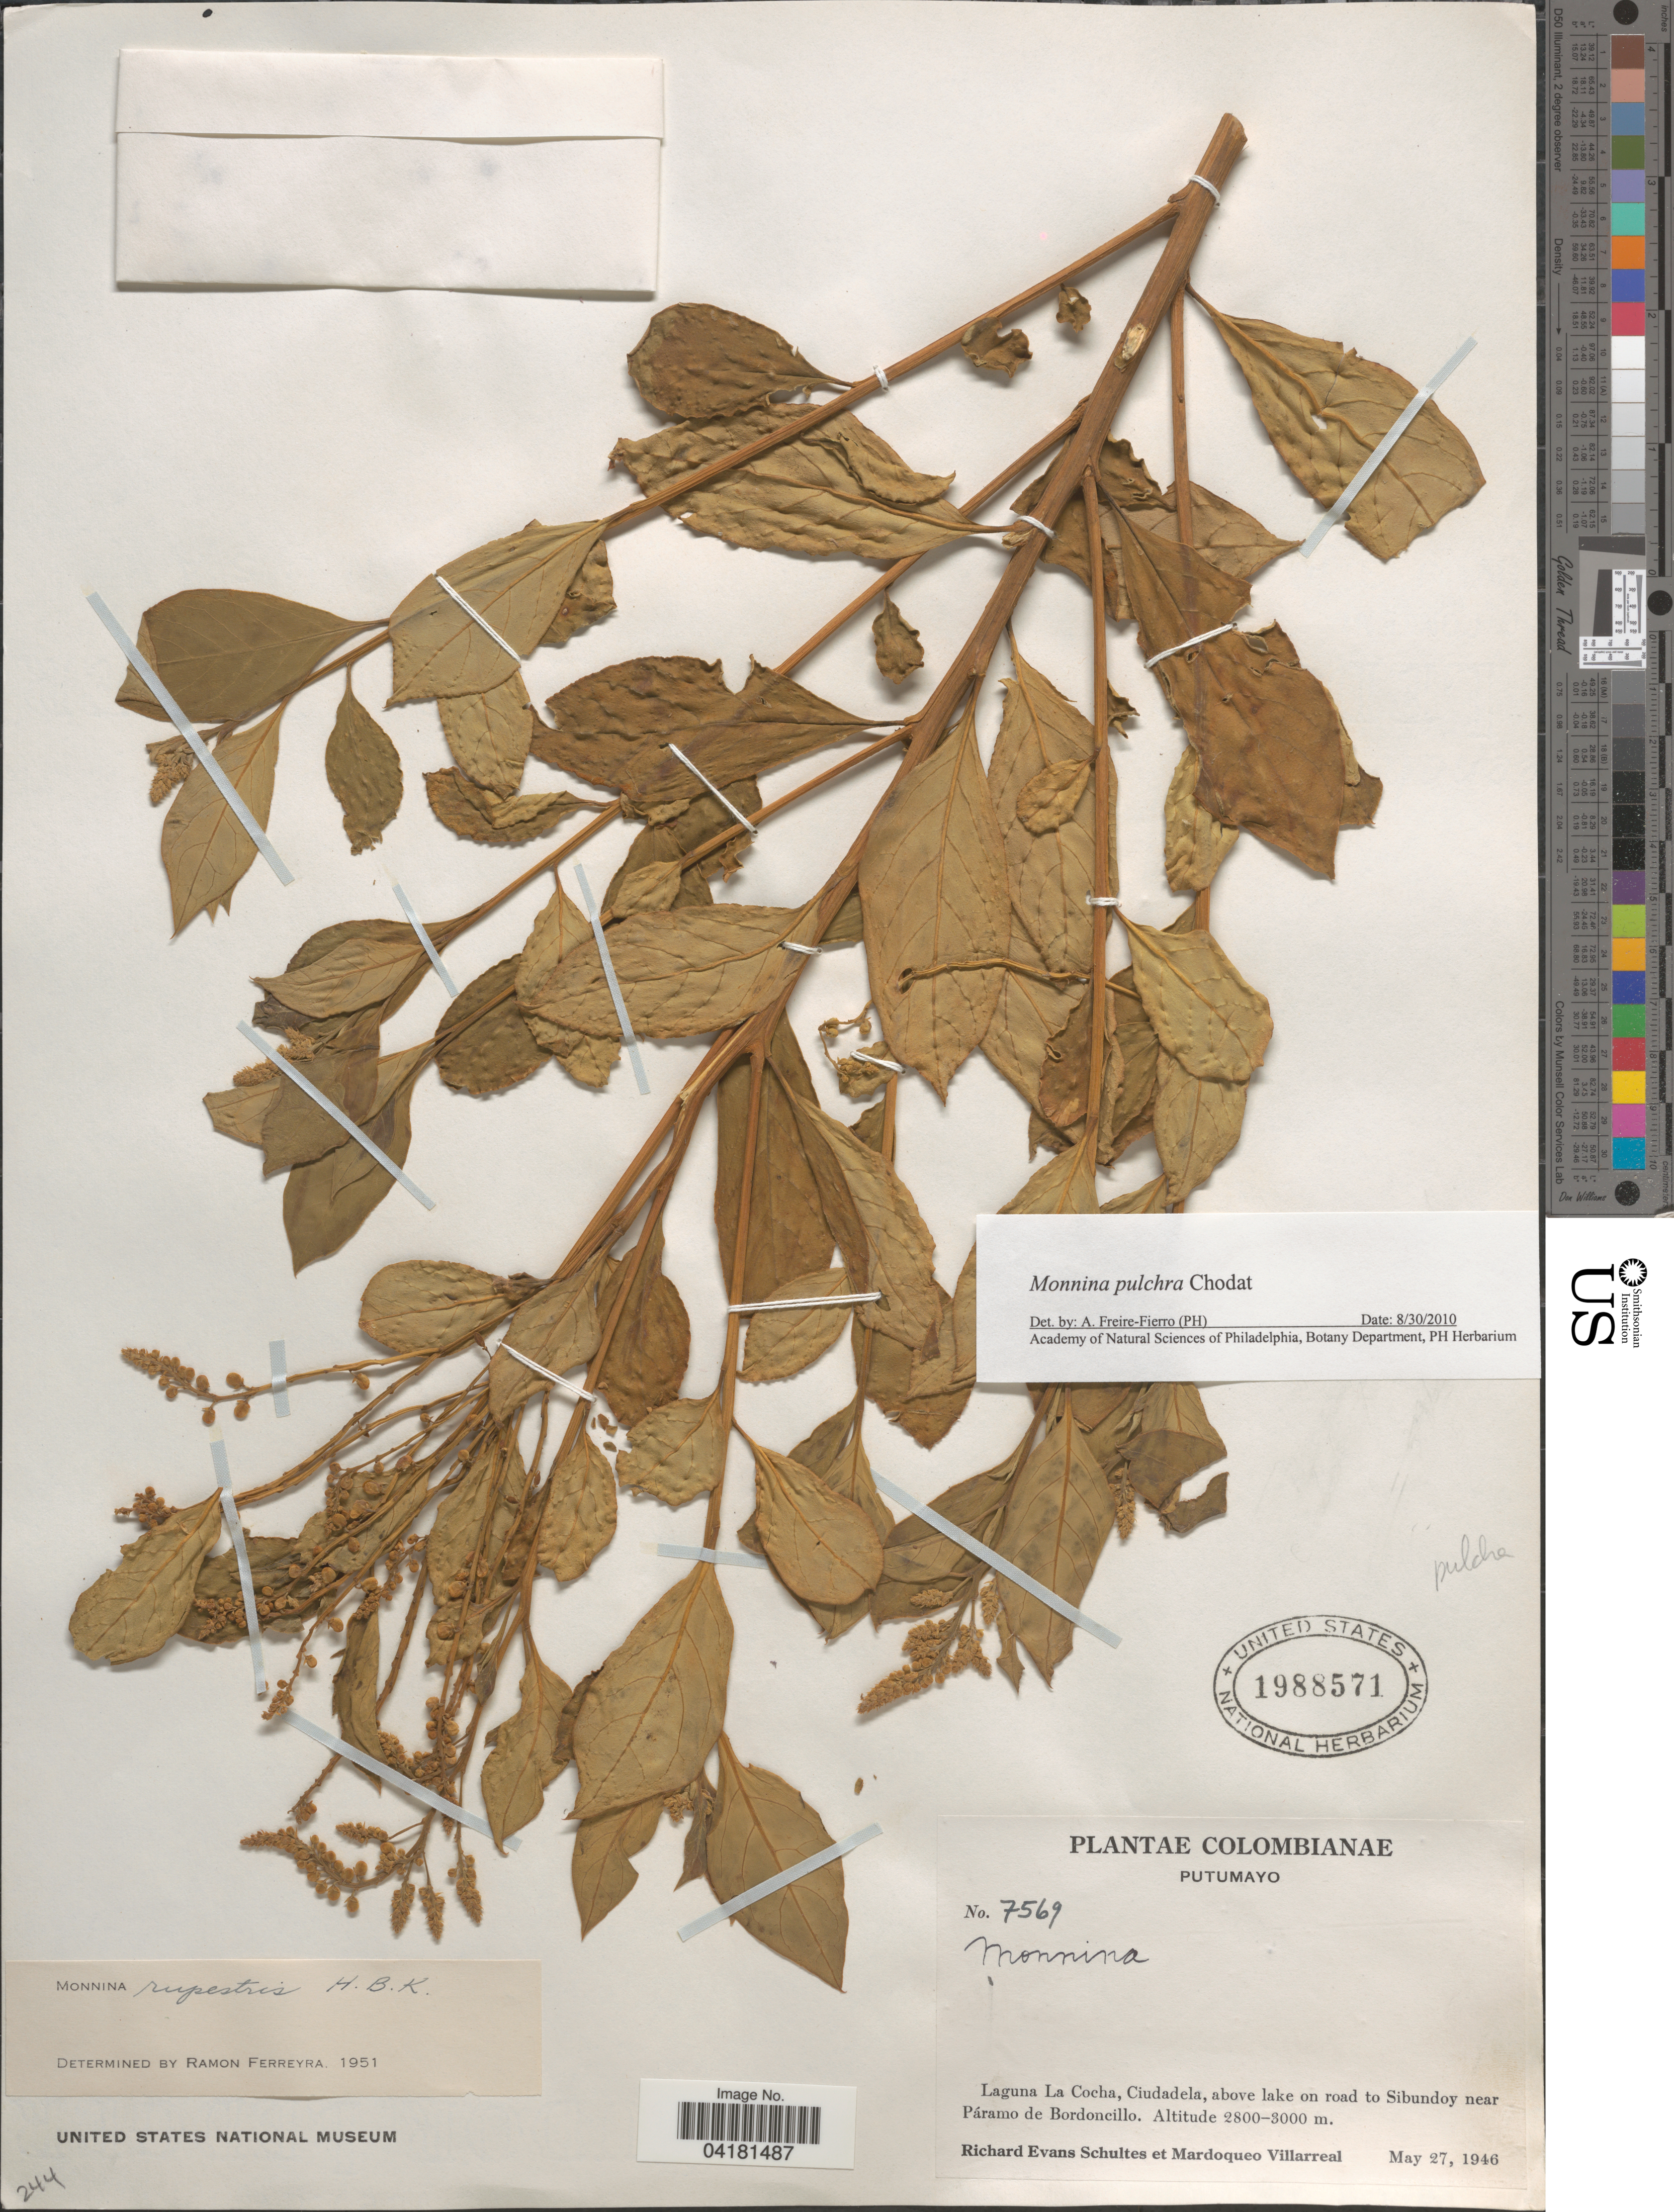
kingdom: Plantae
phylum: Tracheophyta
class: Magnoliopsida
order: Fabales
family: Polygalaceae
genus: Monnina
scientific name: Monnina pulchra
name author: Chodat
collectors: R. E. Schultes & M. Villarreal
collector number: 7569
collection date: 1946-05-27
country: Colombia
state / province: Putumayo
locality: Laguna La Cocha, Ciudadela, above lake on road to Sibundoy near Páramo de Bordoncillo.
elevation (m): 2800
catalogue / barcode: US 1988571